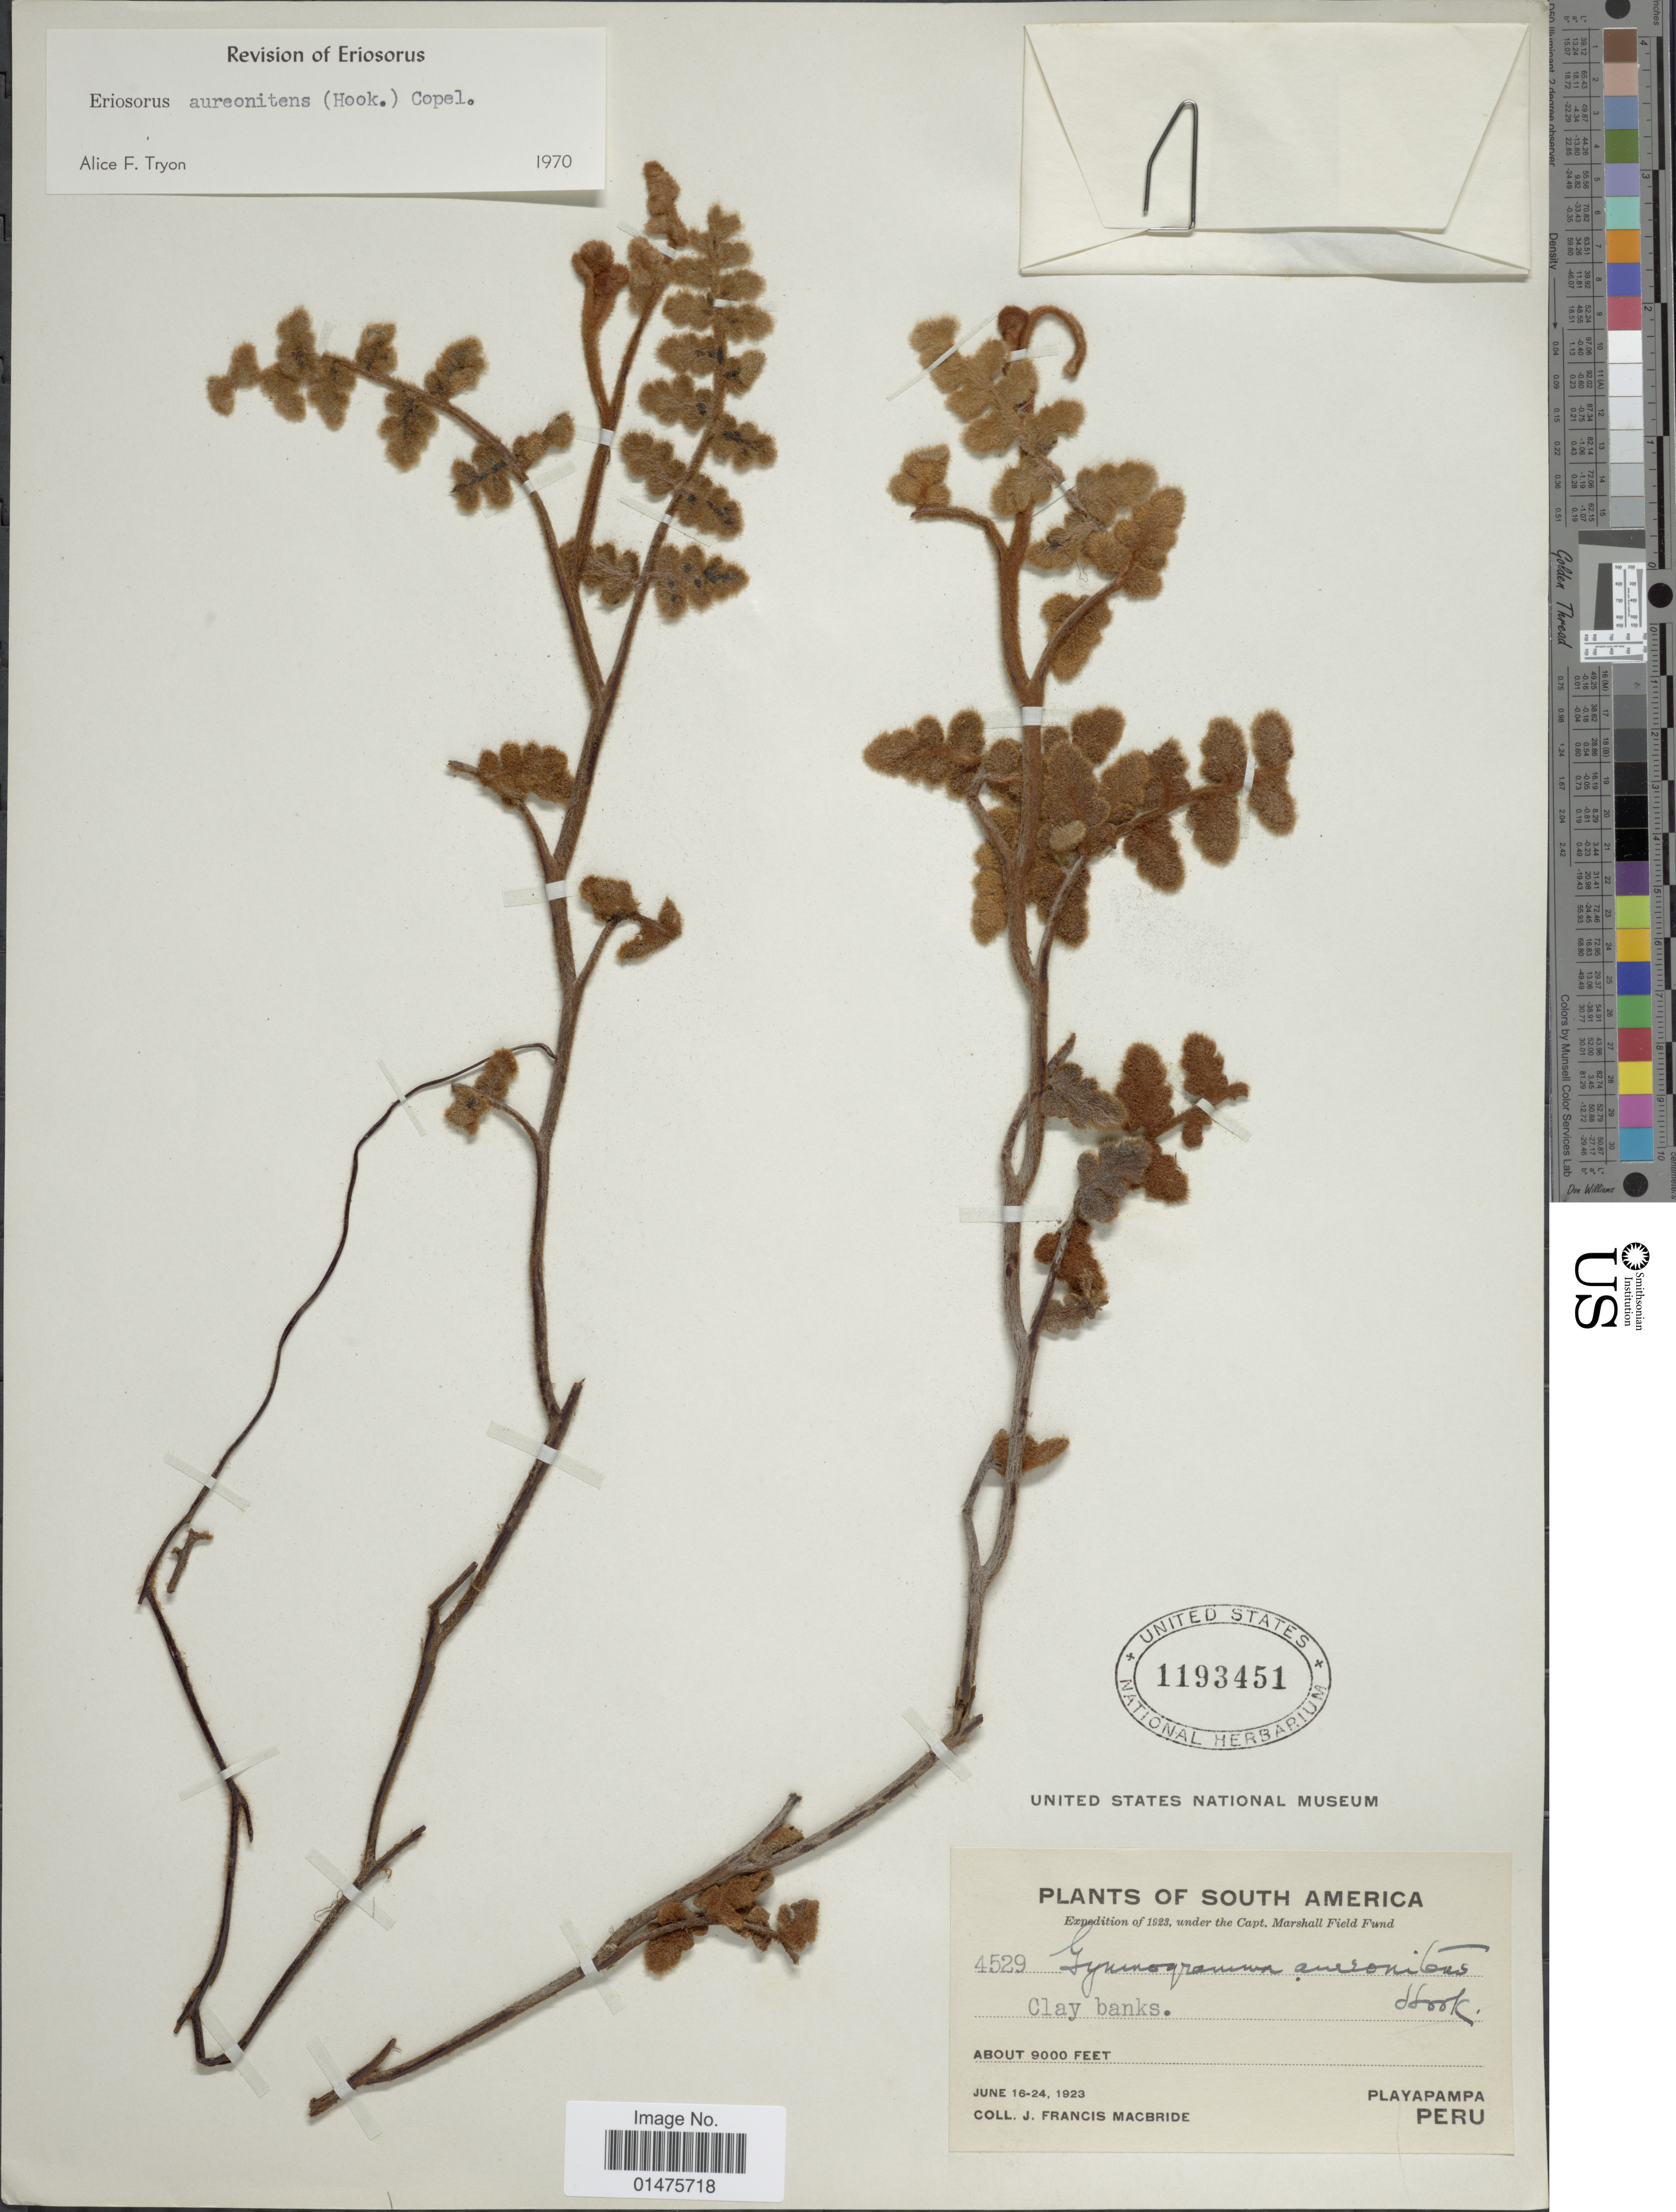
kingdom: Plantae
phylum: Tracheophyta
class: Polypodiopsida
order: Polypodiales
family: Pteridaceae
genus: Jamesonia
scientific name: Jamesonia aureonitens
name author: (Hook.) Christenh.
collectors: J. F. Macbride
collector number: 4529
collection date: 1923-06-16/1923-06-24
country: Peru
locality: South America, Palyapampa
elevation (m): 2743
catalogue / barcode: US 1193451